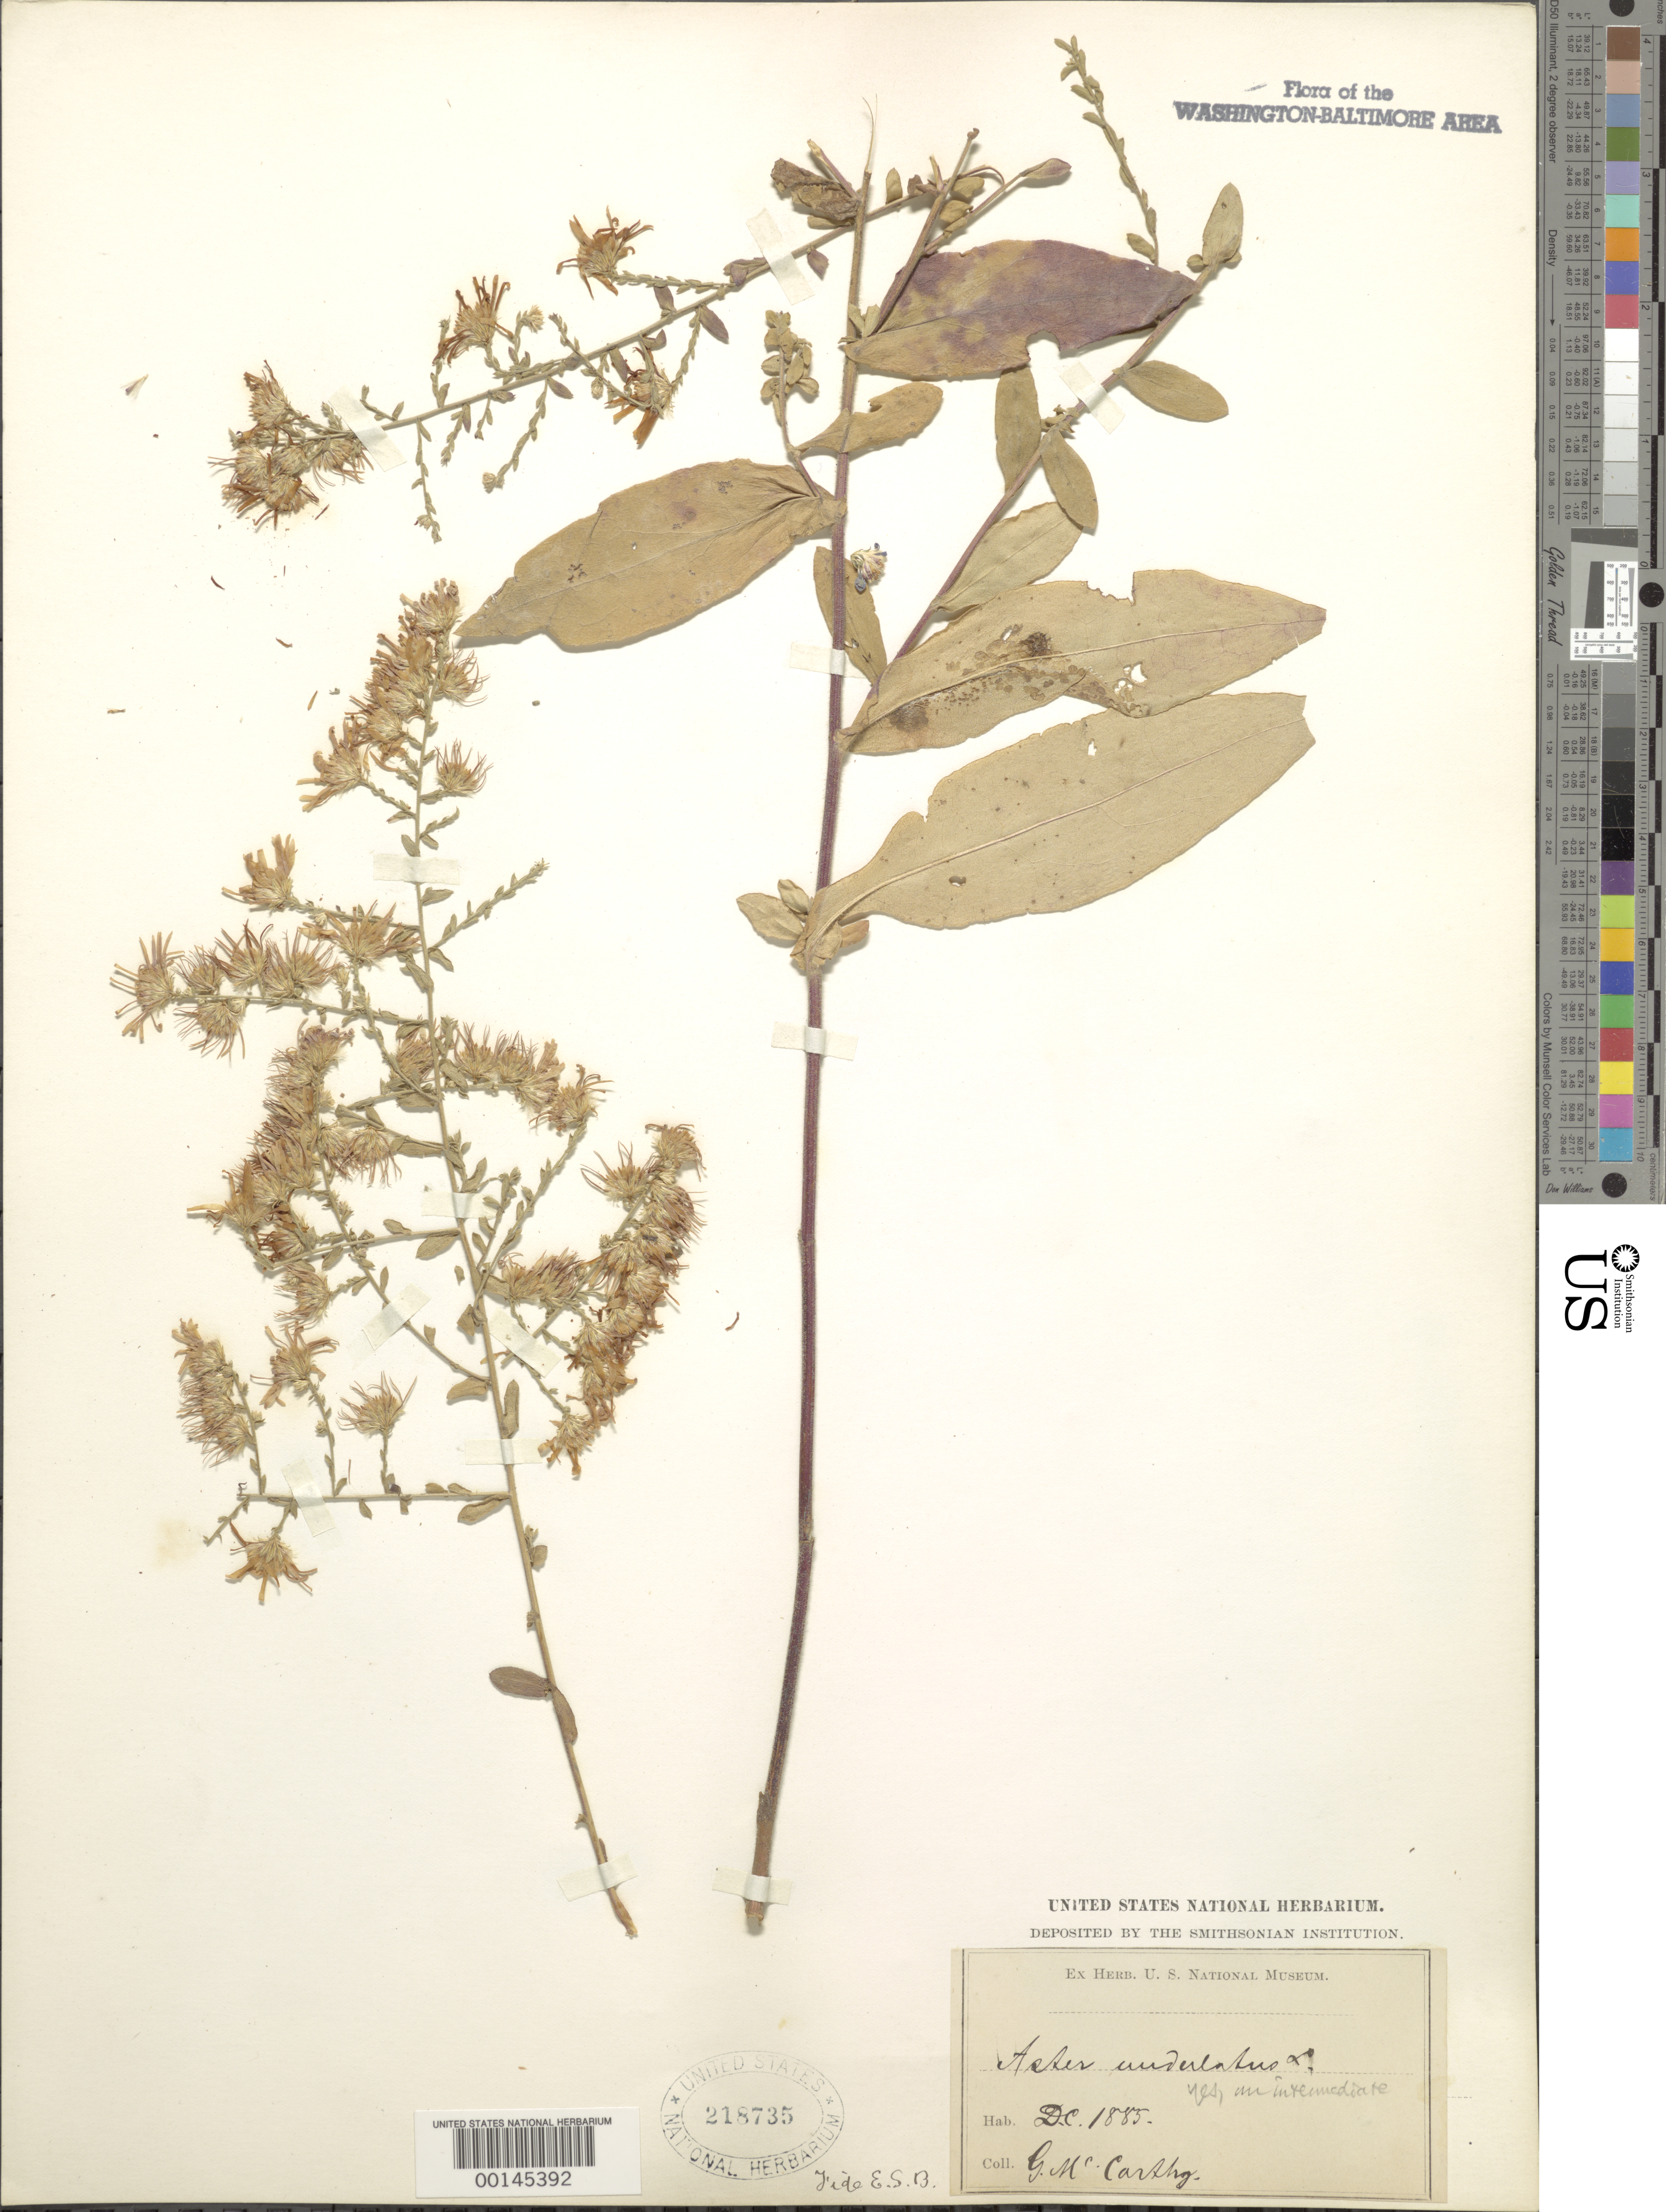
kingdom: Plantae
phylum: Tracheophyta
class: Magnoliopsida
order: Asterales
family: Asteraceae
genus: Symphyotrichum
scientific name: Symphyotrichum undulatum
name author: (L.) G.L. Nesom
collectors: G. McCarthy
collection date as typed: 1885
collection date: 1885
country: United States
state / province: District of Columbia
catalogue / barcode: US 218735